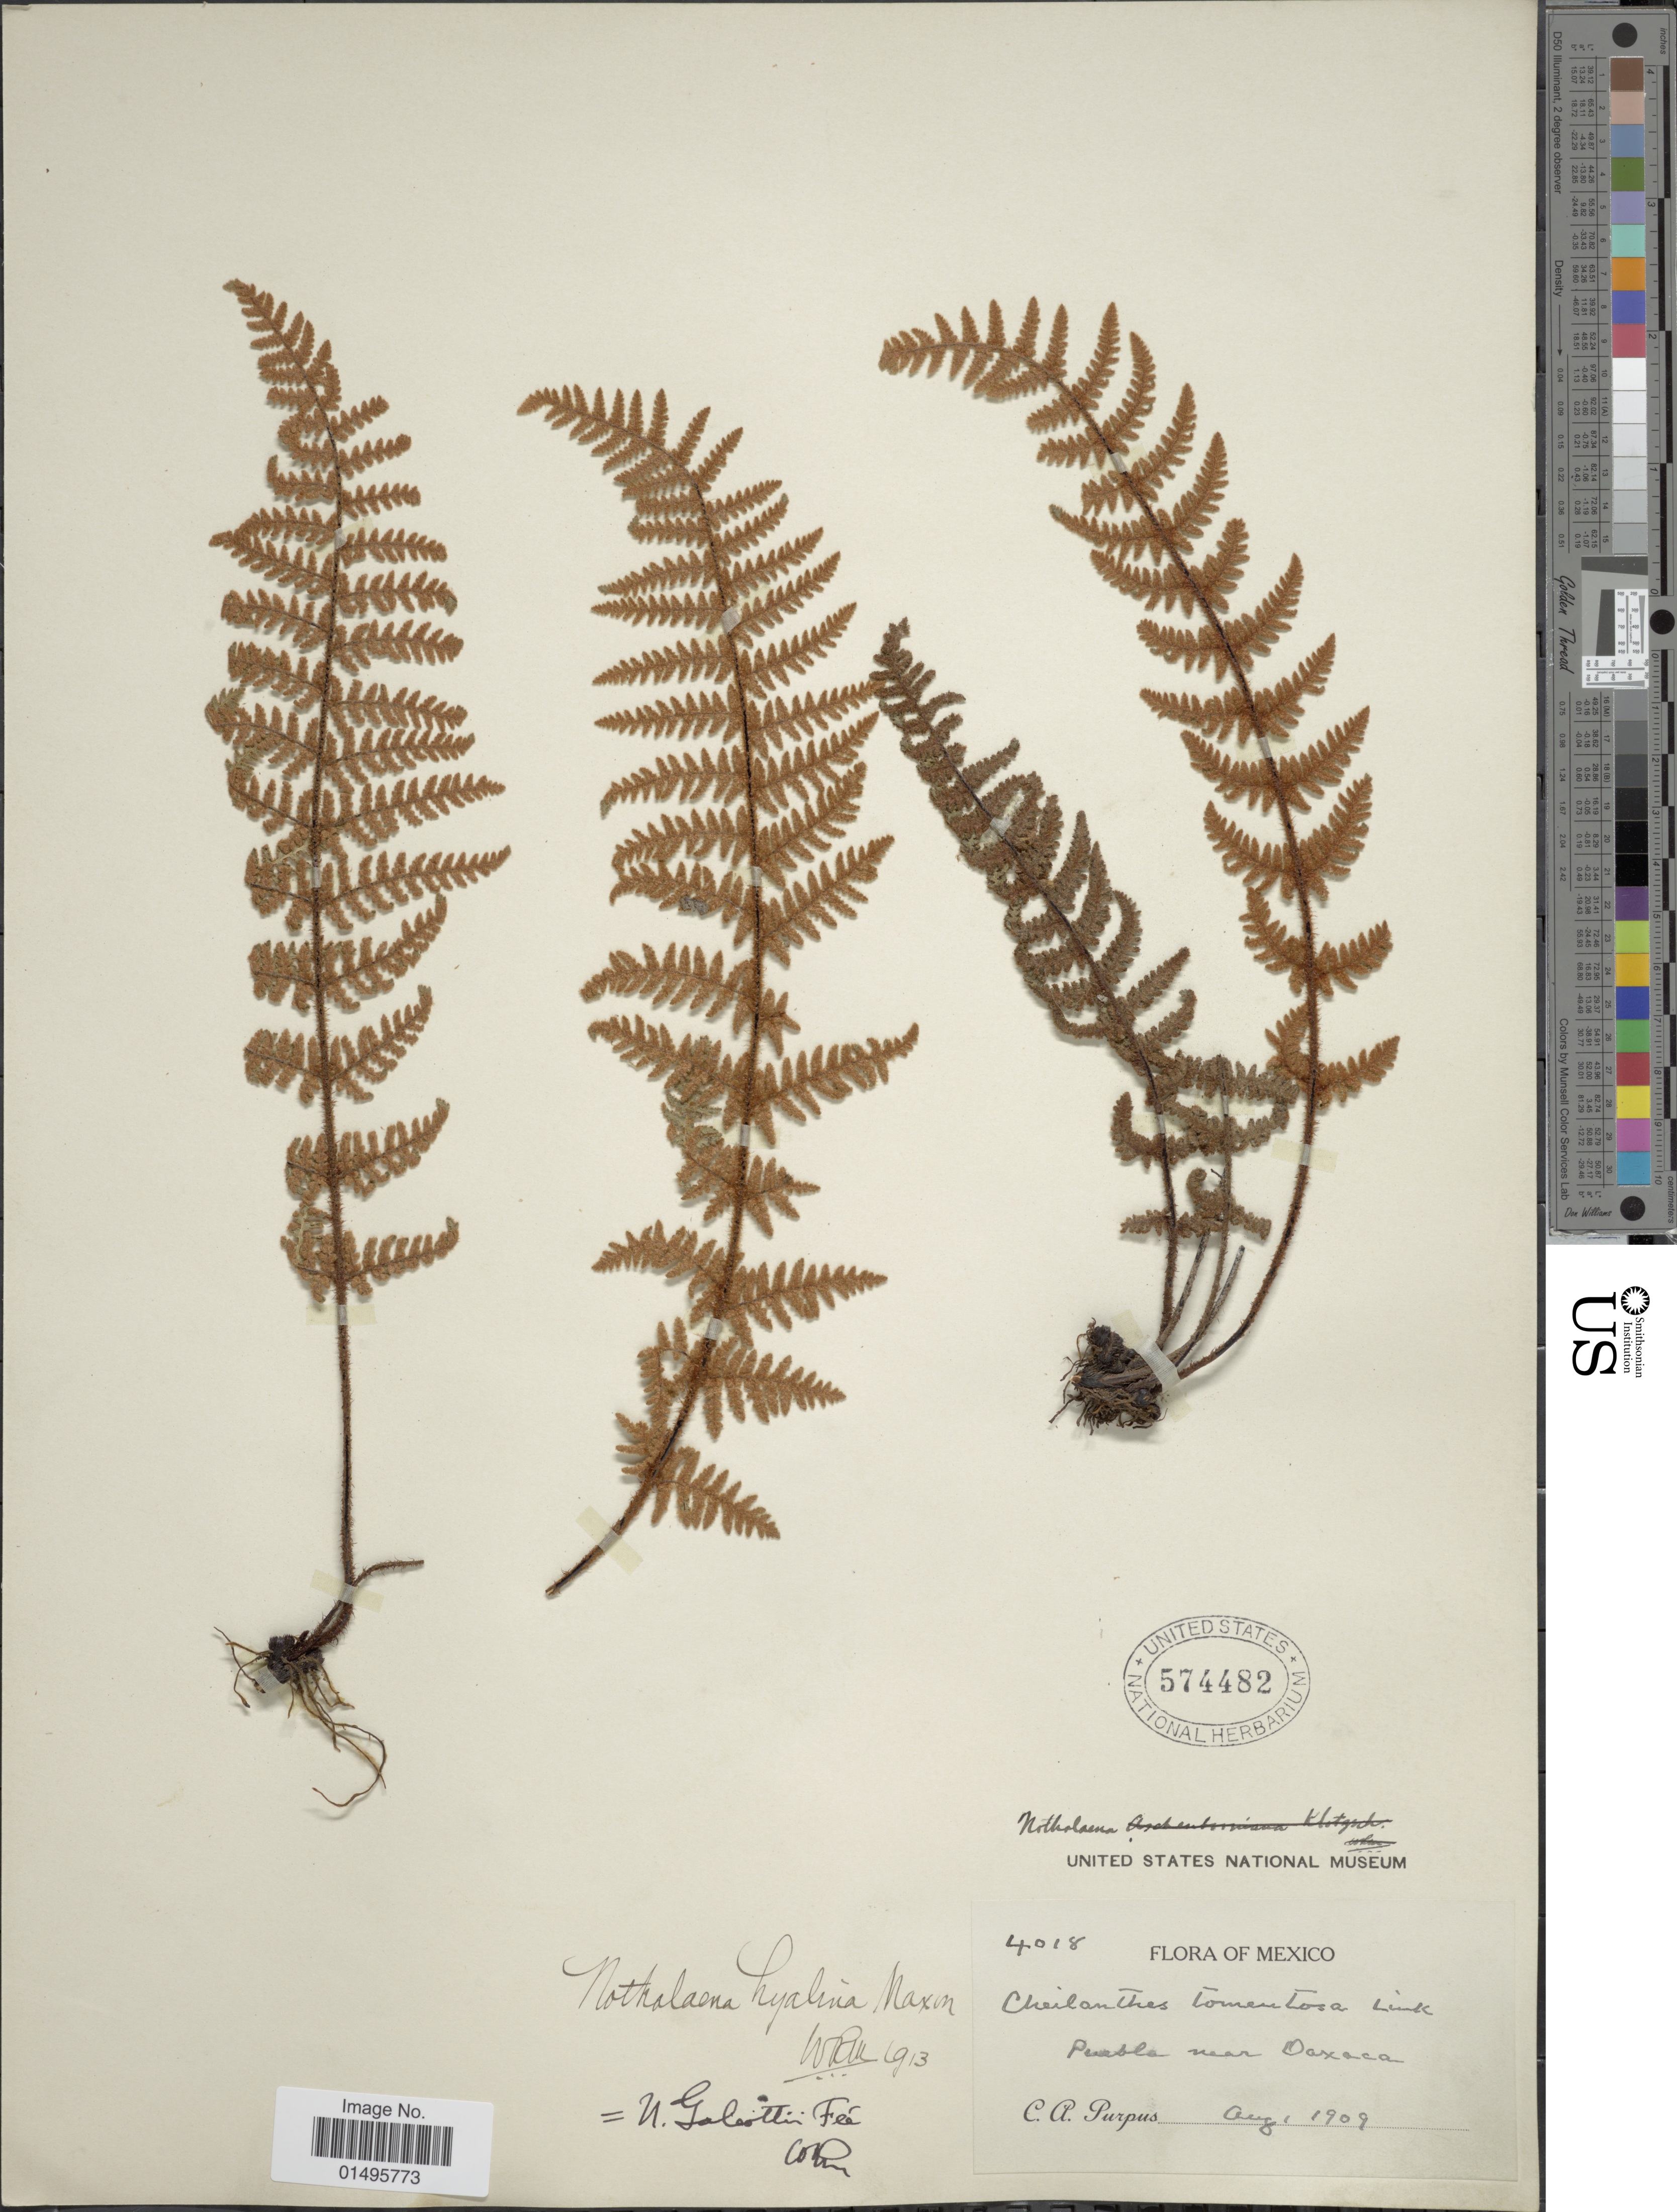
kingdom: Plantae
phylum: Tracheophyta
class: Polypodiopsida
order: Polypodiales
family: Pteridaceae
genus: Notholaena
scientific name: Notholaena galeottii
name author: Fée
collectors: C. A. Purpus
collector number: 4018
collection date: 1909-08-01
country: Mexico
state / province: Oaxaca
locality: Puebla near Oaxaca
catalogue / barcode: US 574482